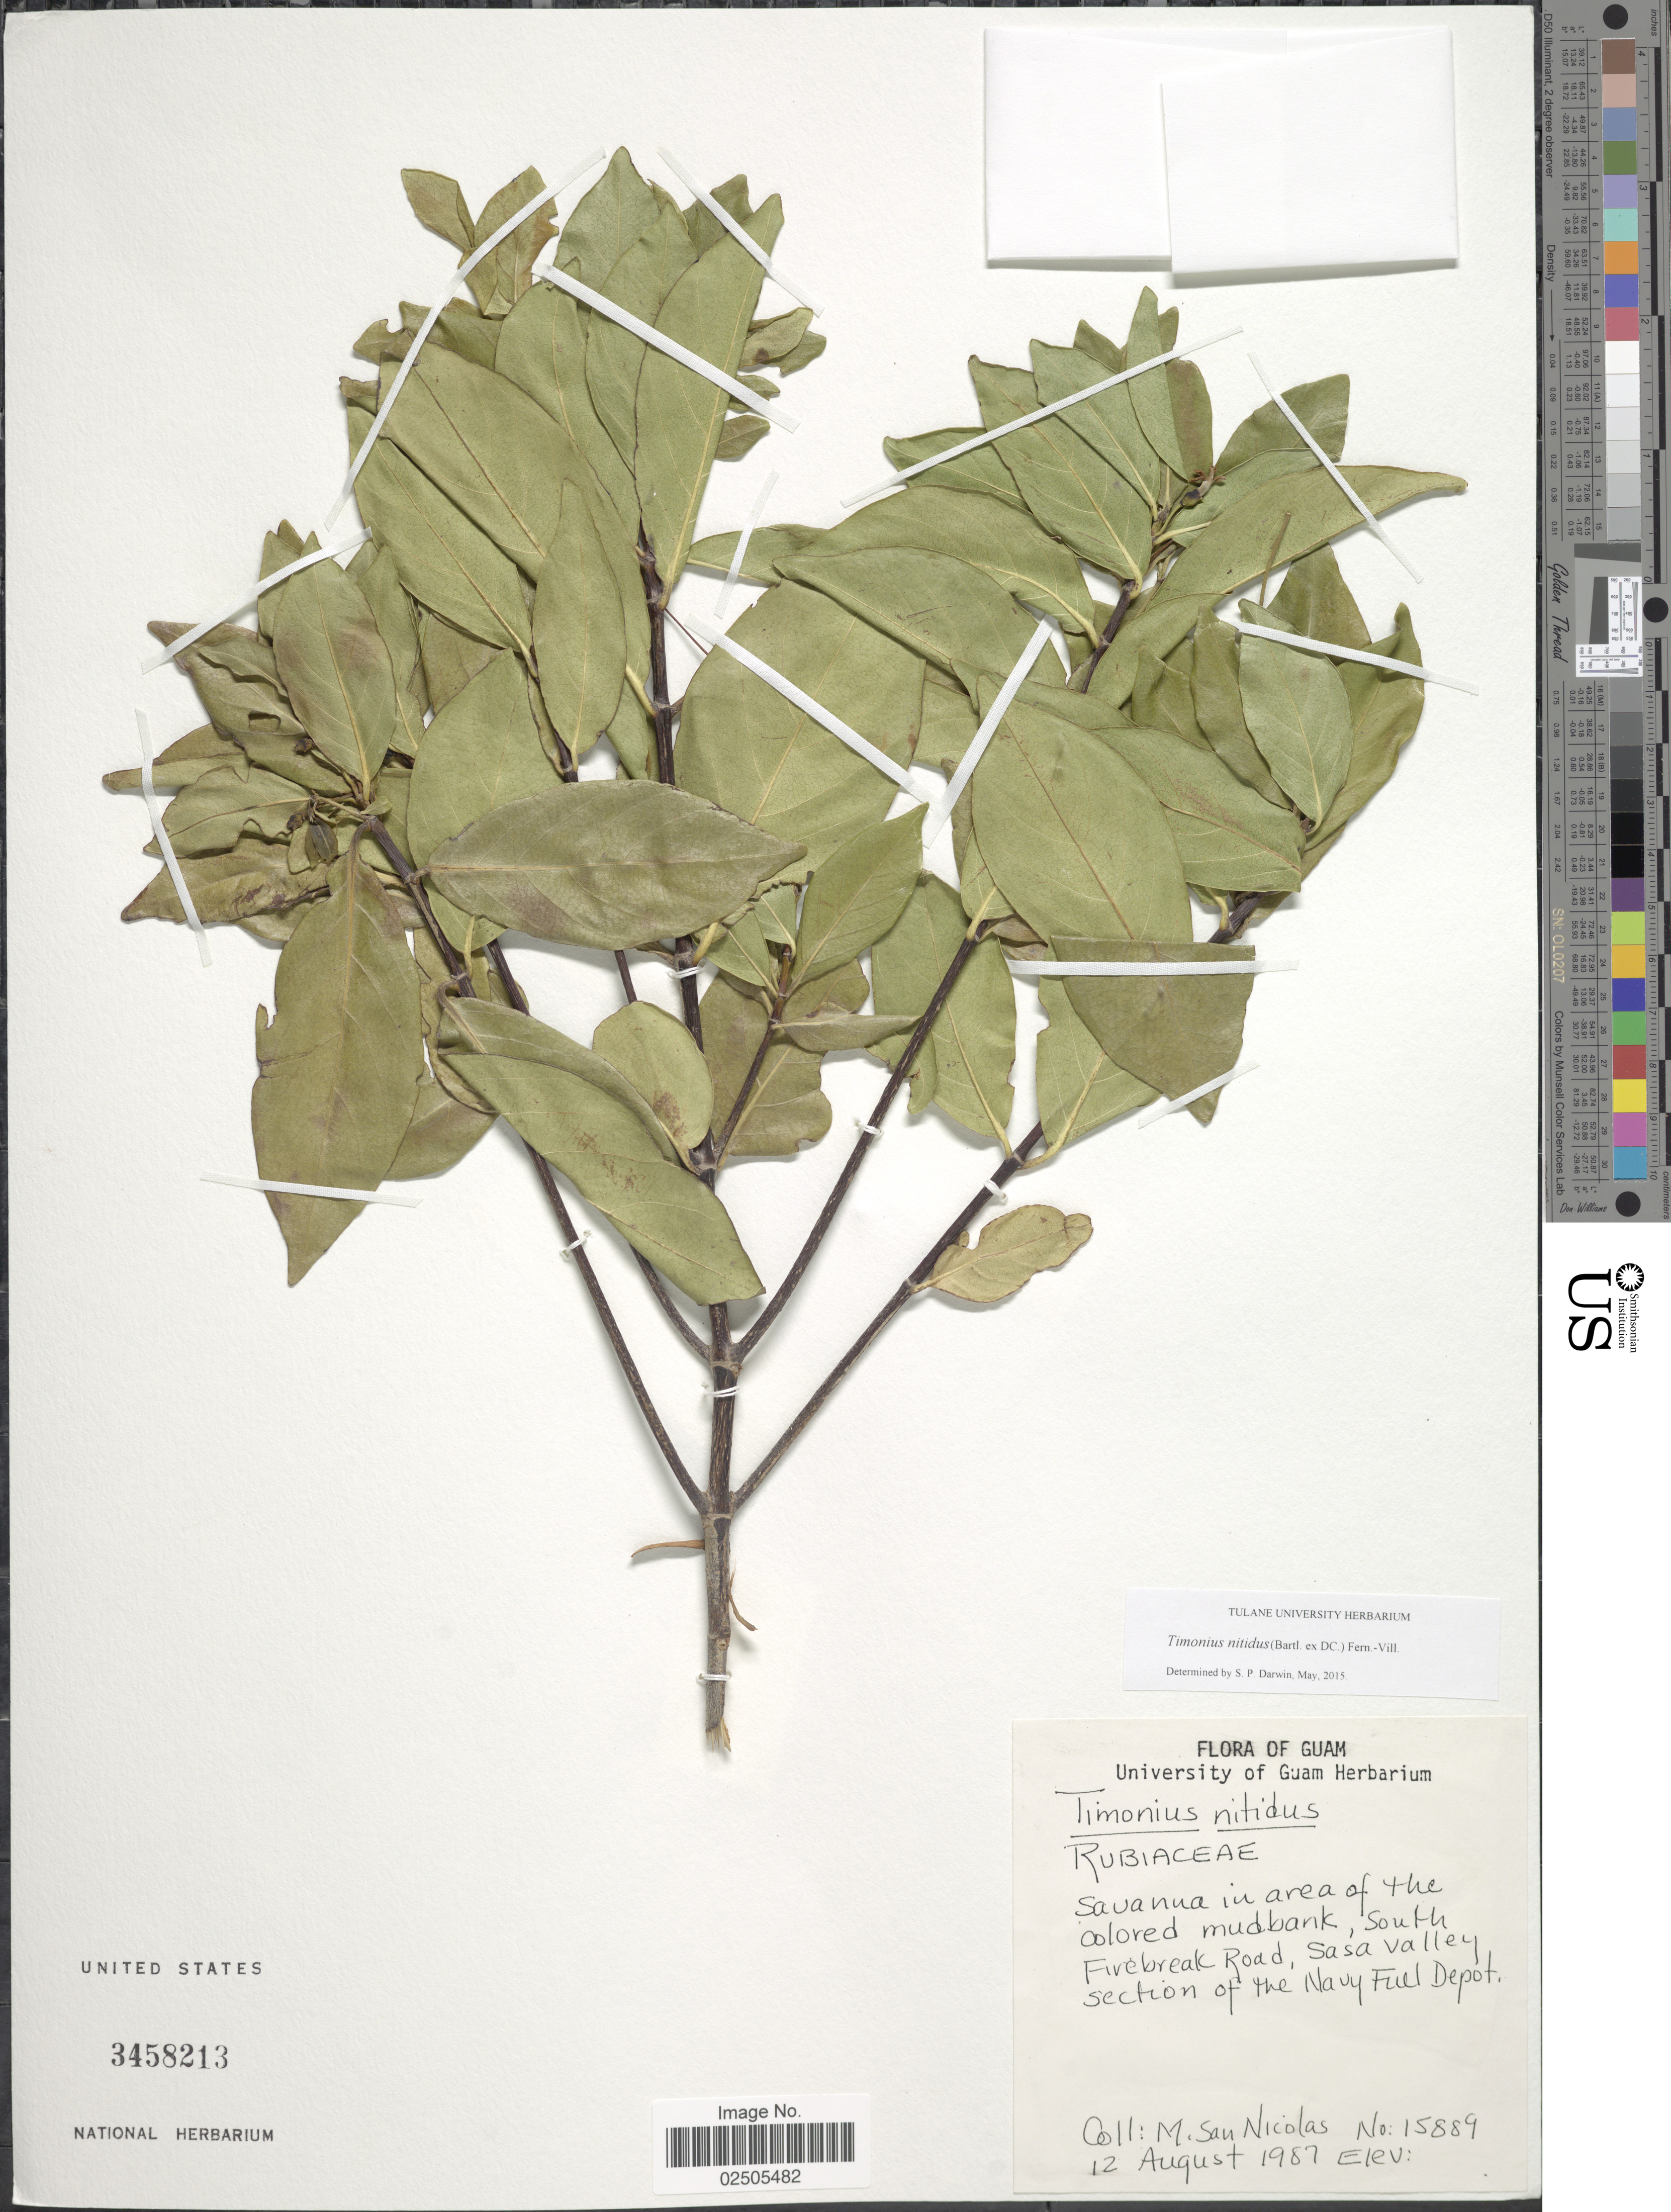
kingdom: Plantae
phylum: Tracheophyta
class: Magnoliopsida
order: Gentianales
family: Rubiaceae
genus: Timonius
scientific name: Timonius nitidus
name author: (Bartl. ex DC.) Fern.-Vill.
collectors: M. San Nicolas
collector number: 15889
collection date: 1987-08-12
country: Guam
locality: Savanna in area of the colored mudbank, south Firebreak Road, Sasa valley, Section of the Navy Fuel Depot [interpreted]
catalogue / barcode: US 3458213